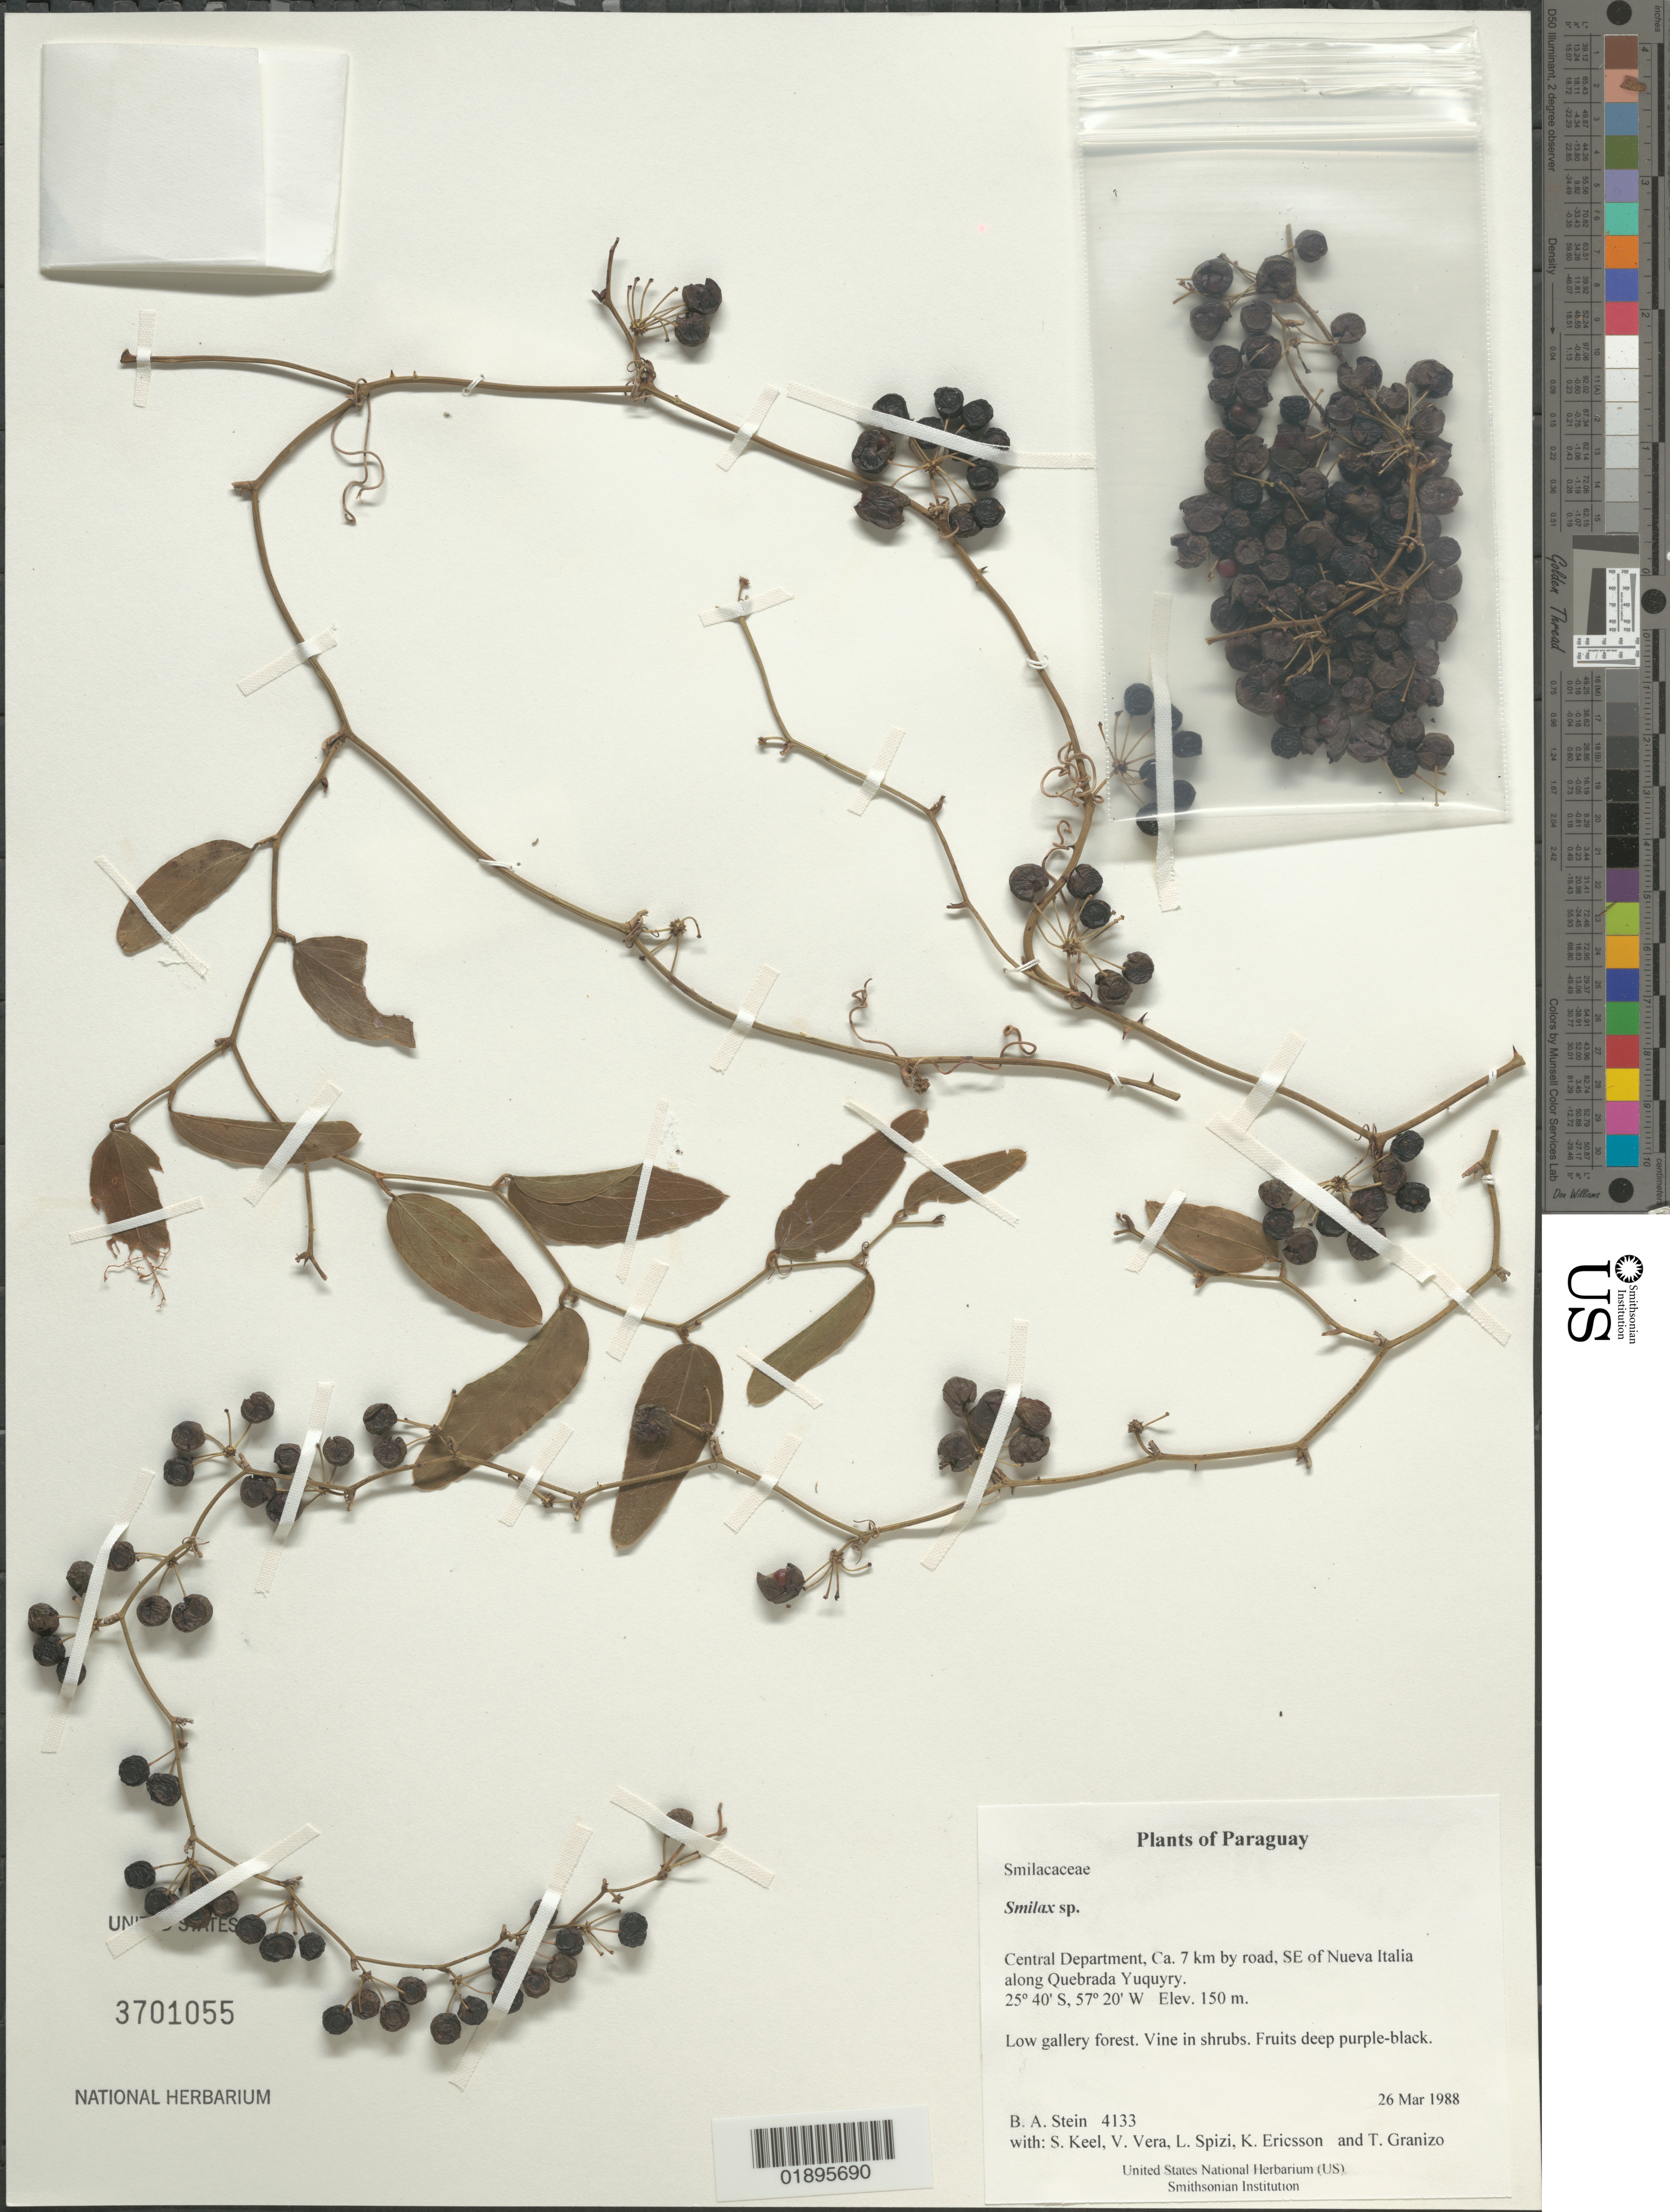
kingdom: Plantae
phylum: Tracheophyta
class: Liliopsida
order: Liliales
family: Smilacaceae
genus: Smilax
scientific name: Smilax sp.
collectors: B. A. Stein, S. Keel, V. Vera, L. Spizi, K. Ericsson & T. Granizo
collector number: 4133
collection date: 1988-03-26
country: Paraguay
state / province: Central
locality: Ca. 7 km by road, SE of Nueva Italia along Quebrada Yuguyry.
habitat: Low gallery forest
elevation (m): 150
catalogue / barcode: US 3701055